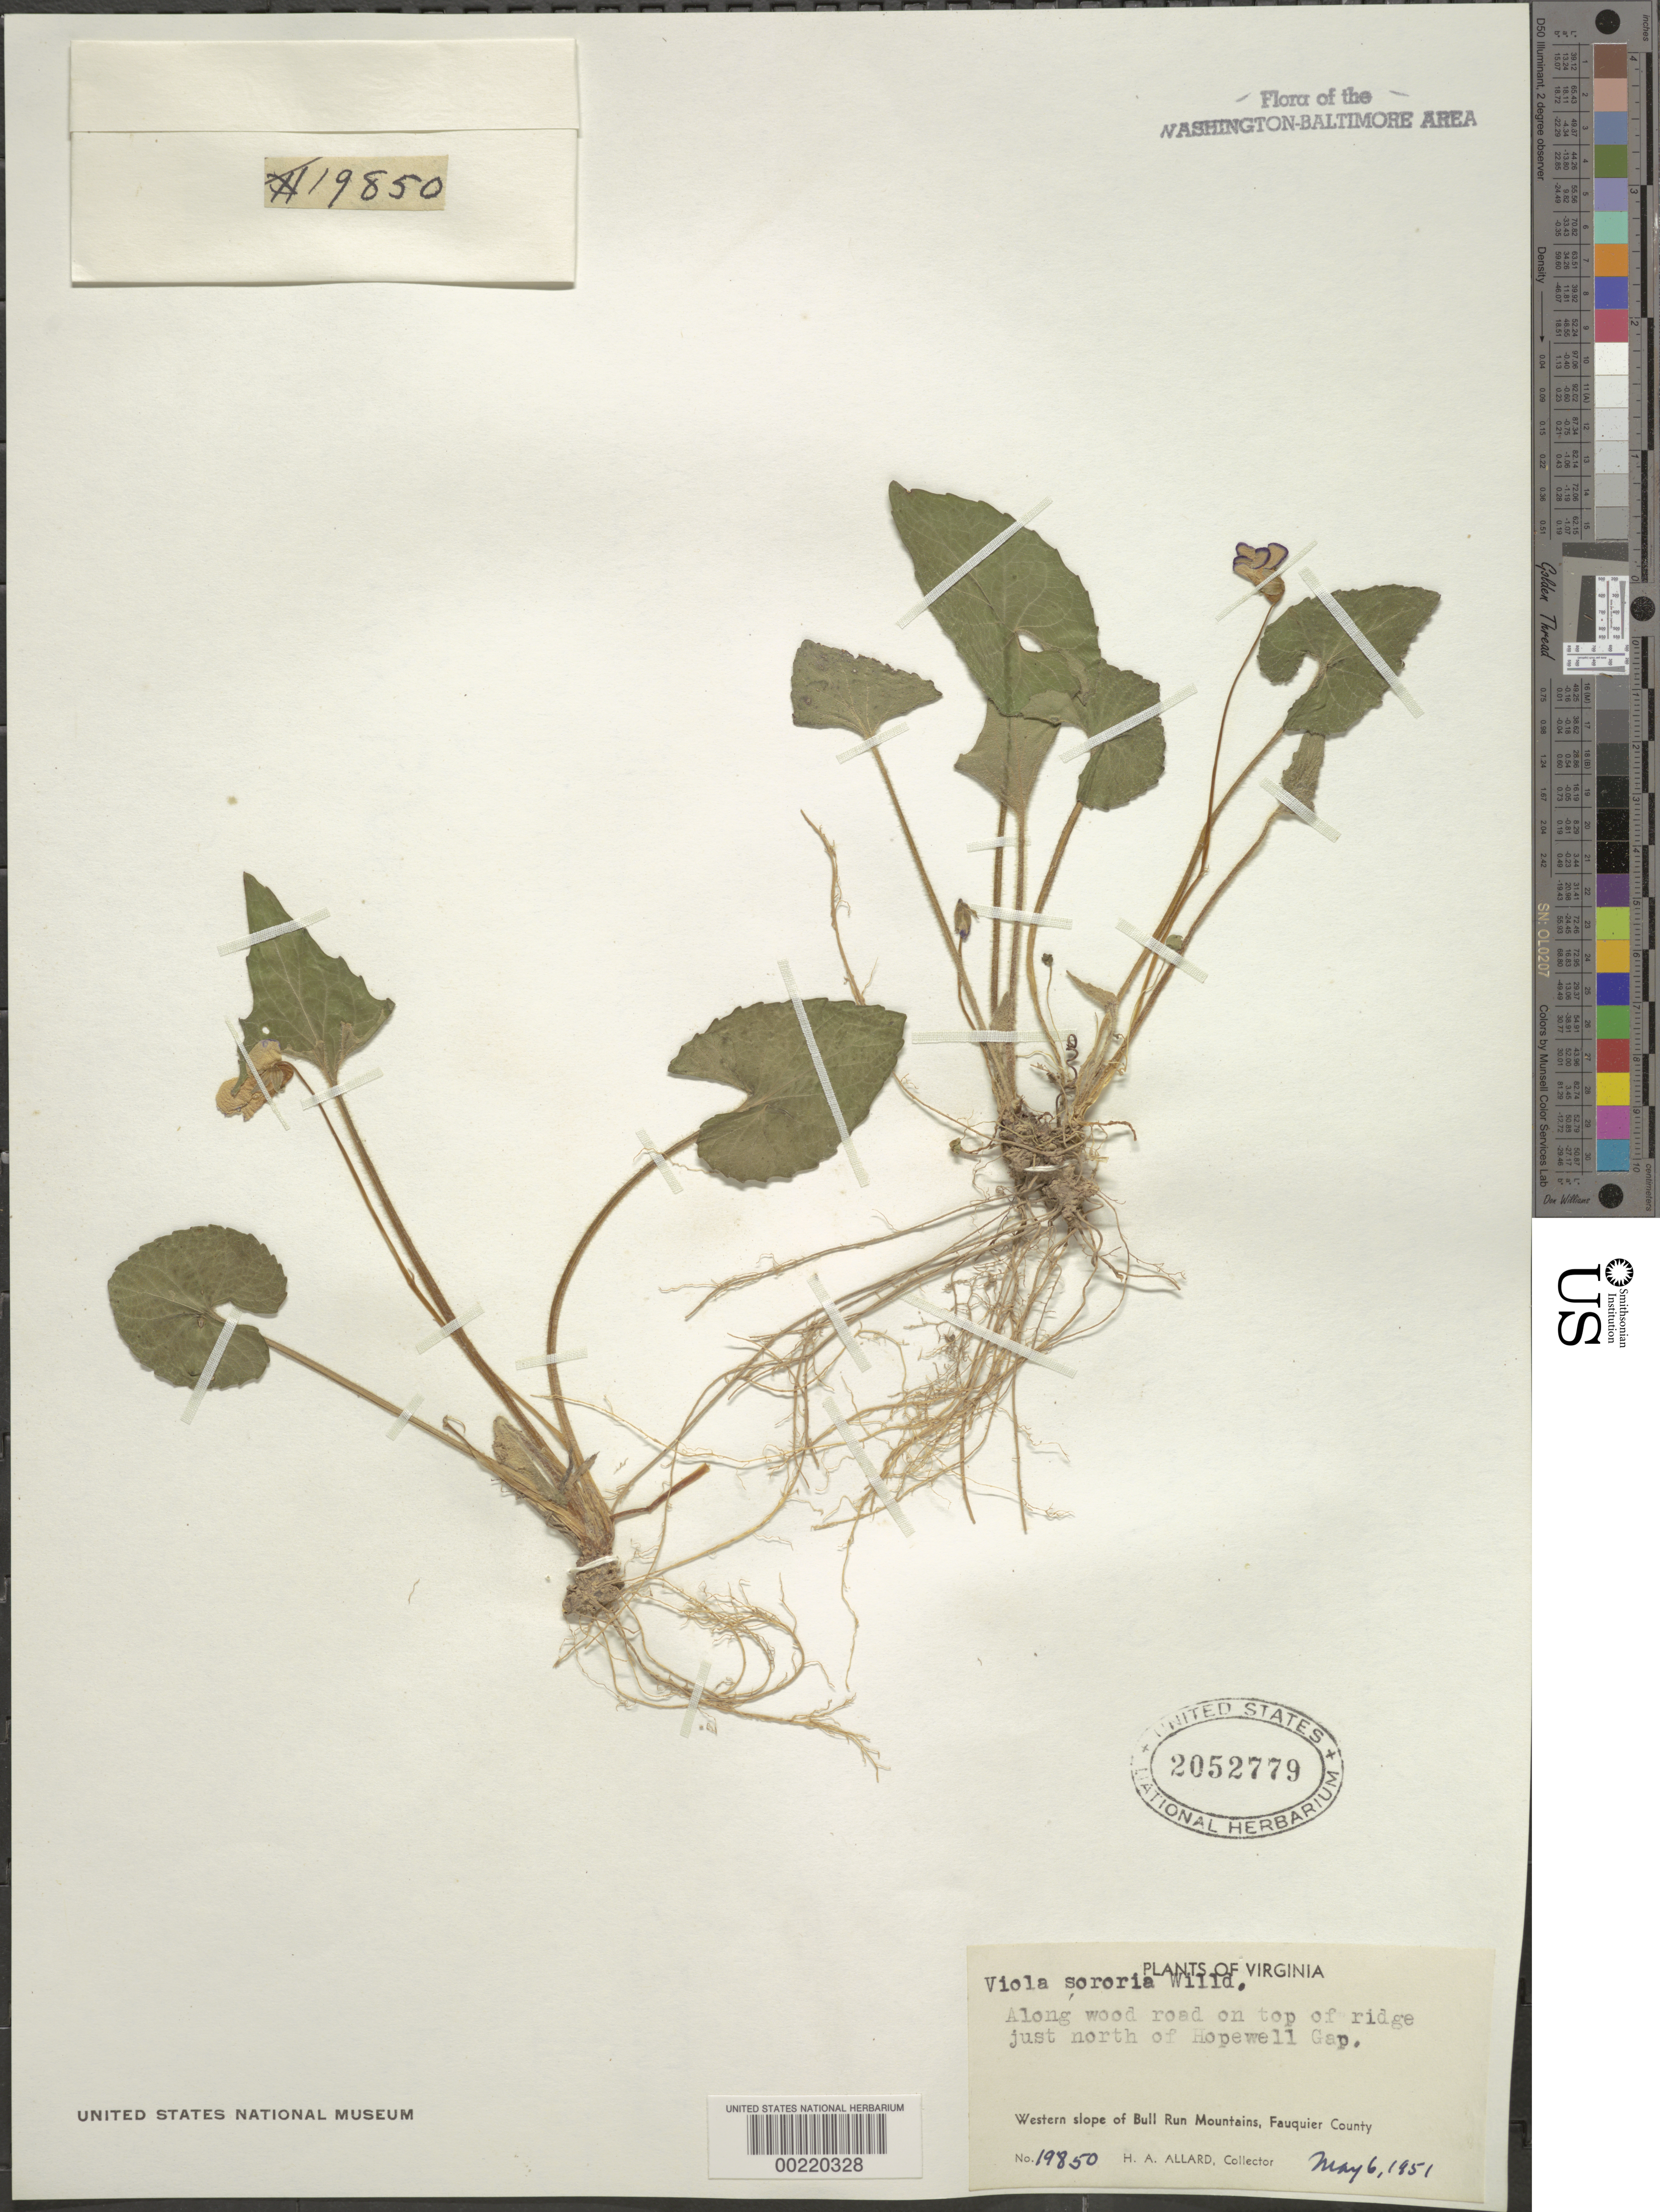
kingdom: Plantae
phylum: Tracheophyta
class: Magnoliopsida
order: Malpighiales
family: Violaceae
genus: Viola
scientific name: Viola sororia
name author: Willd.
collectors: H. A. Allard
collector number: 19850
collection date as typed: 06 May 1951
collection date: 1951-05-06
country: United States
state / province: Virginia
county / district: Fauquier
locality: North of Hopewell Gap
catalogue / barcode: US 2052779